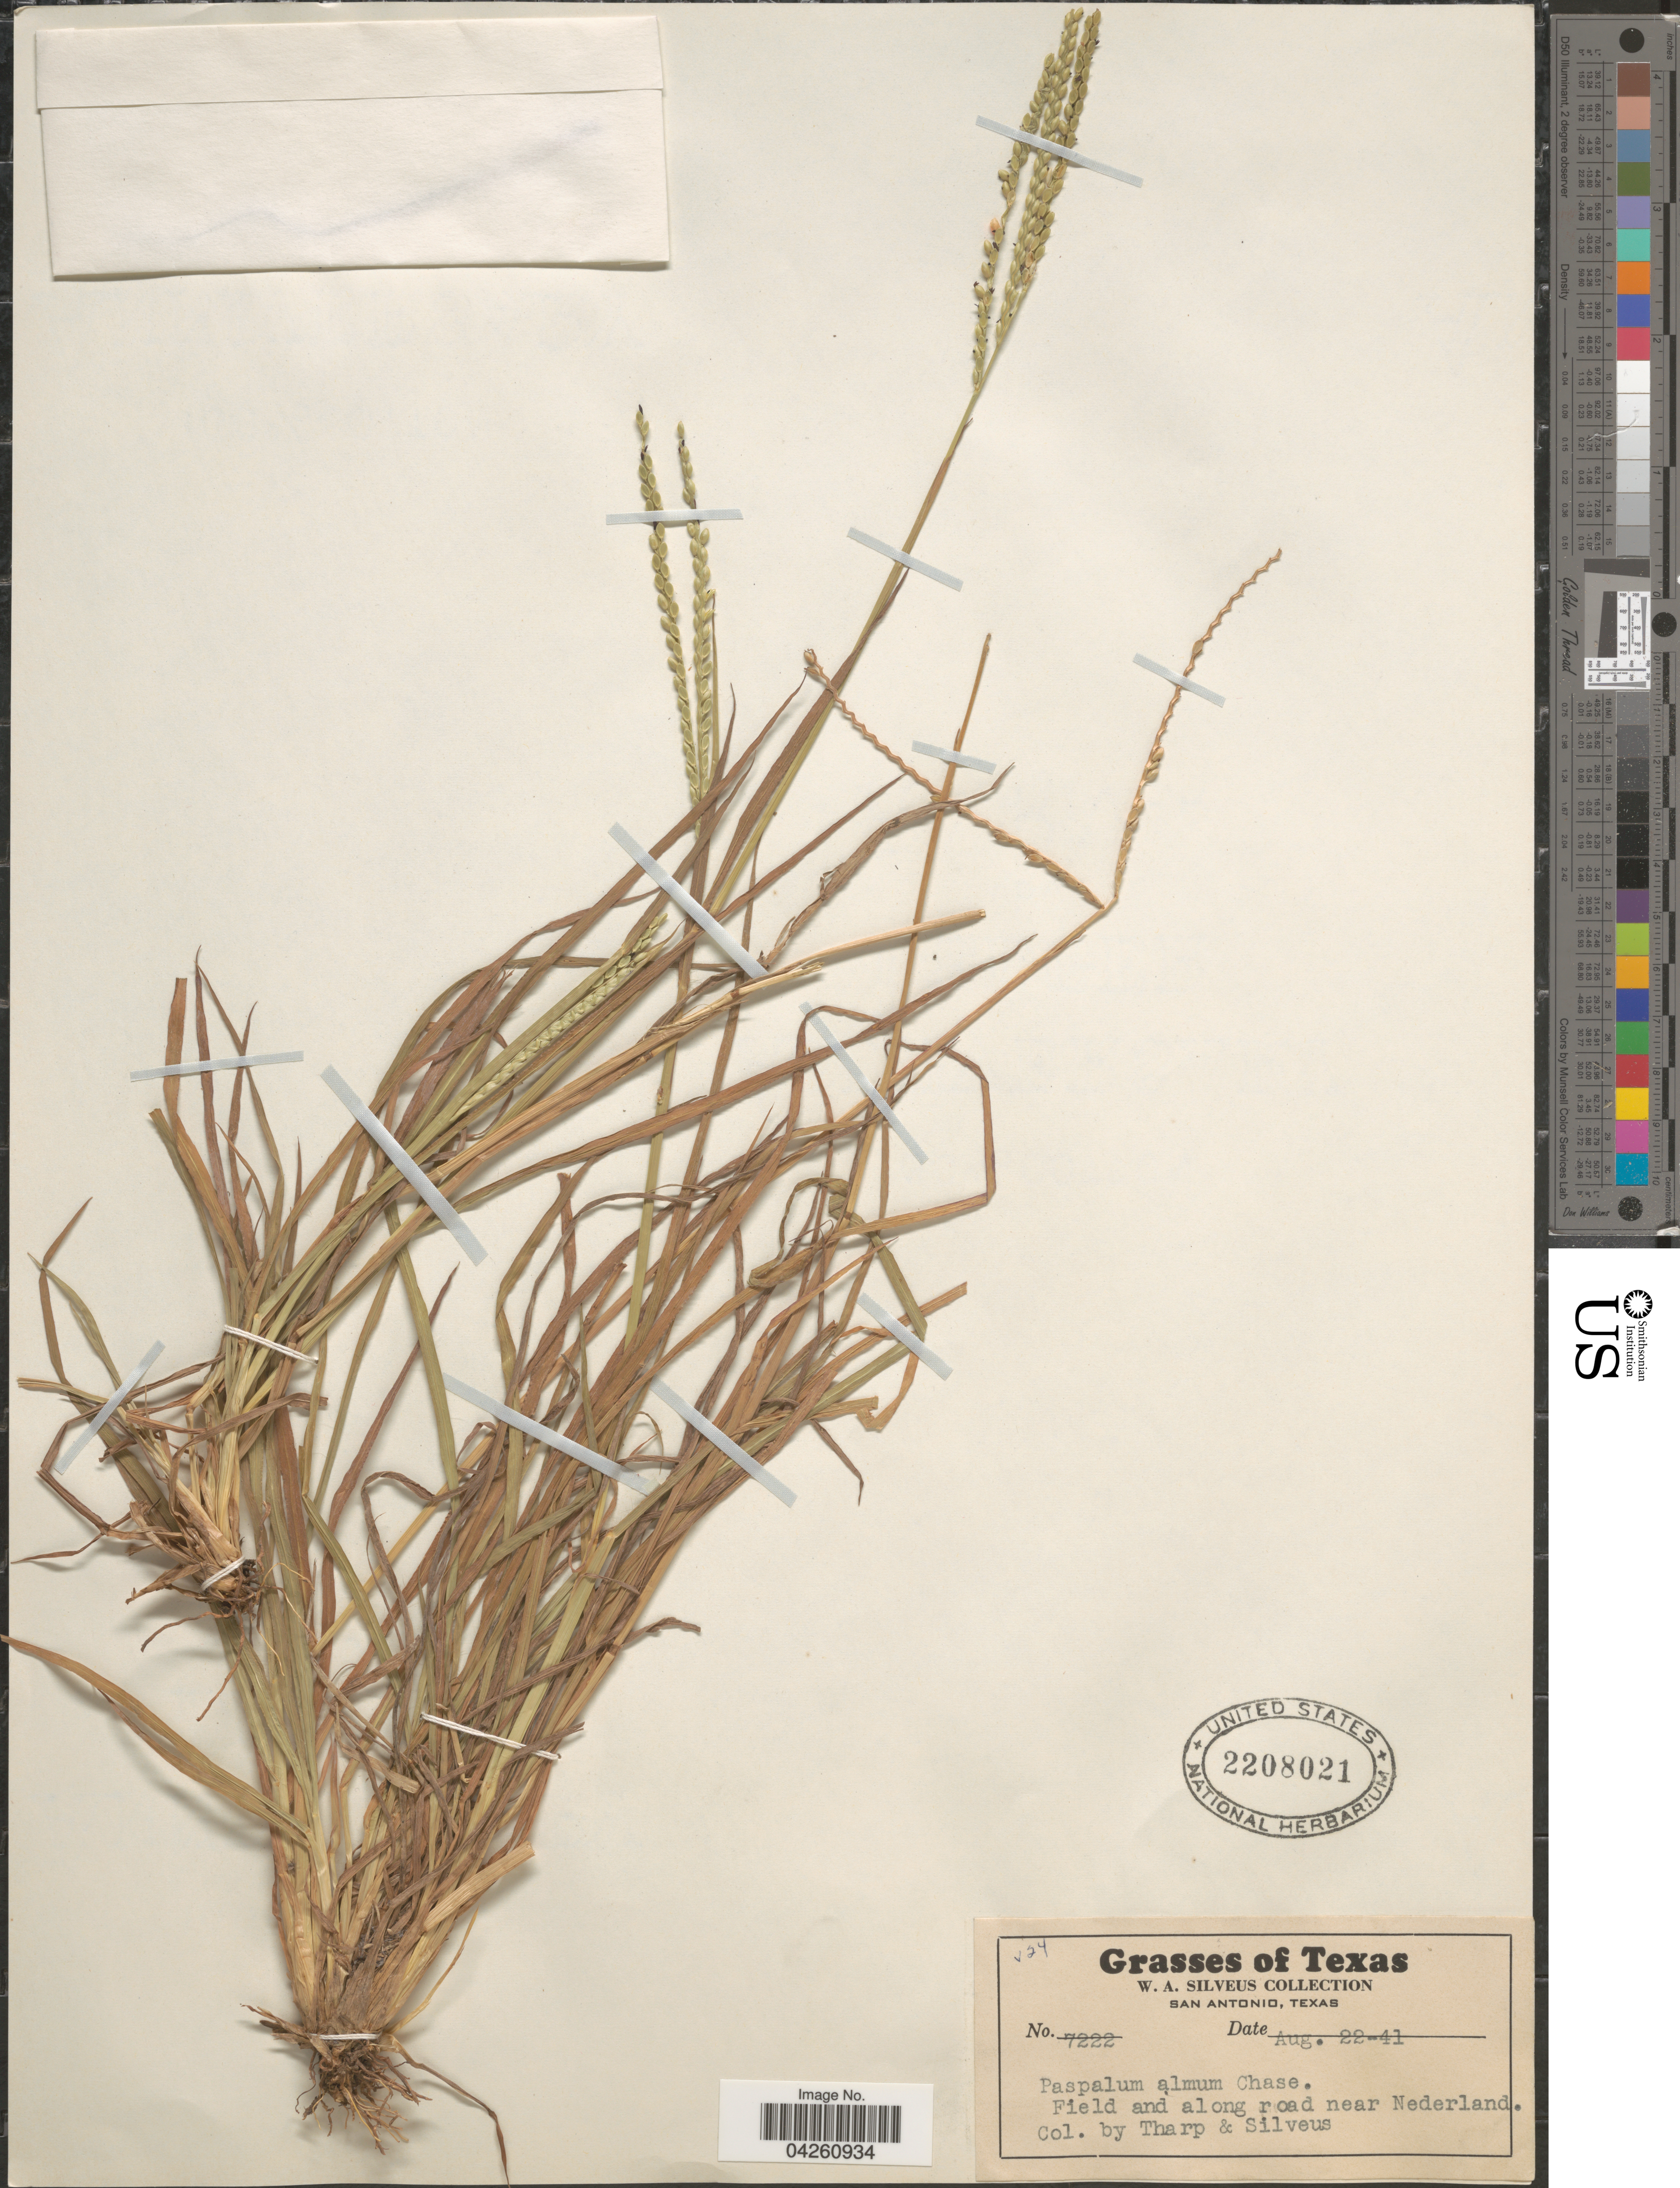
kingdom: Plantae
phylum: Tracheophyta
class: Liliopsida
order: Poales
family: Poaceae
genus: Paspalum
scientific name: Paspalum almum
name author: Chase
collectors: W. Silveus & Tharp, --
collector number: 7222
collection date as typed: Transcribed d/m/y: 22/8/41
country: United States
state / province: Texas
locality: Field and along road near Nederland.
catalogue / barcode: US 2208021